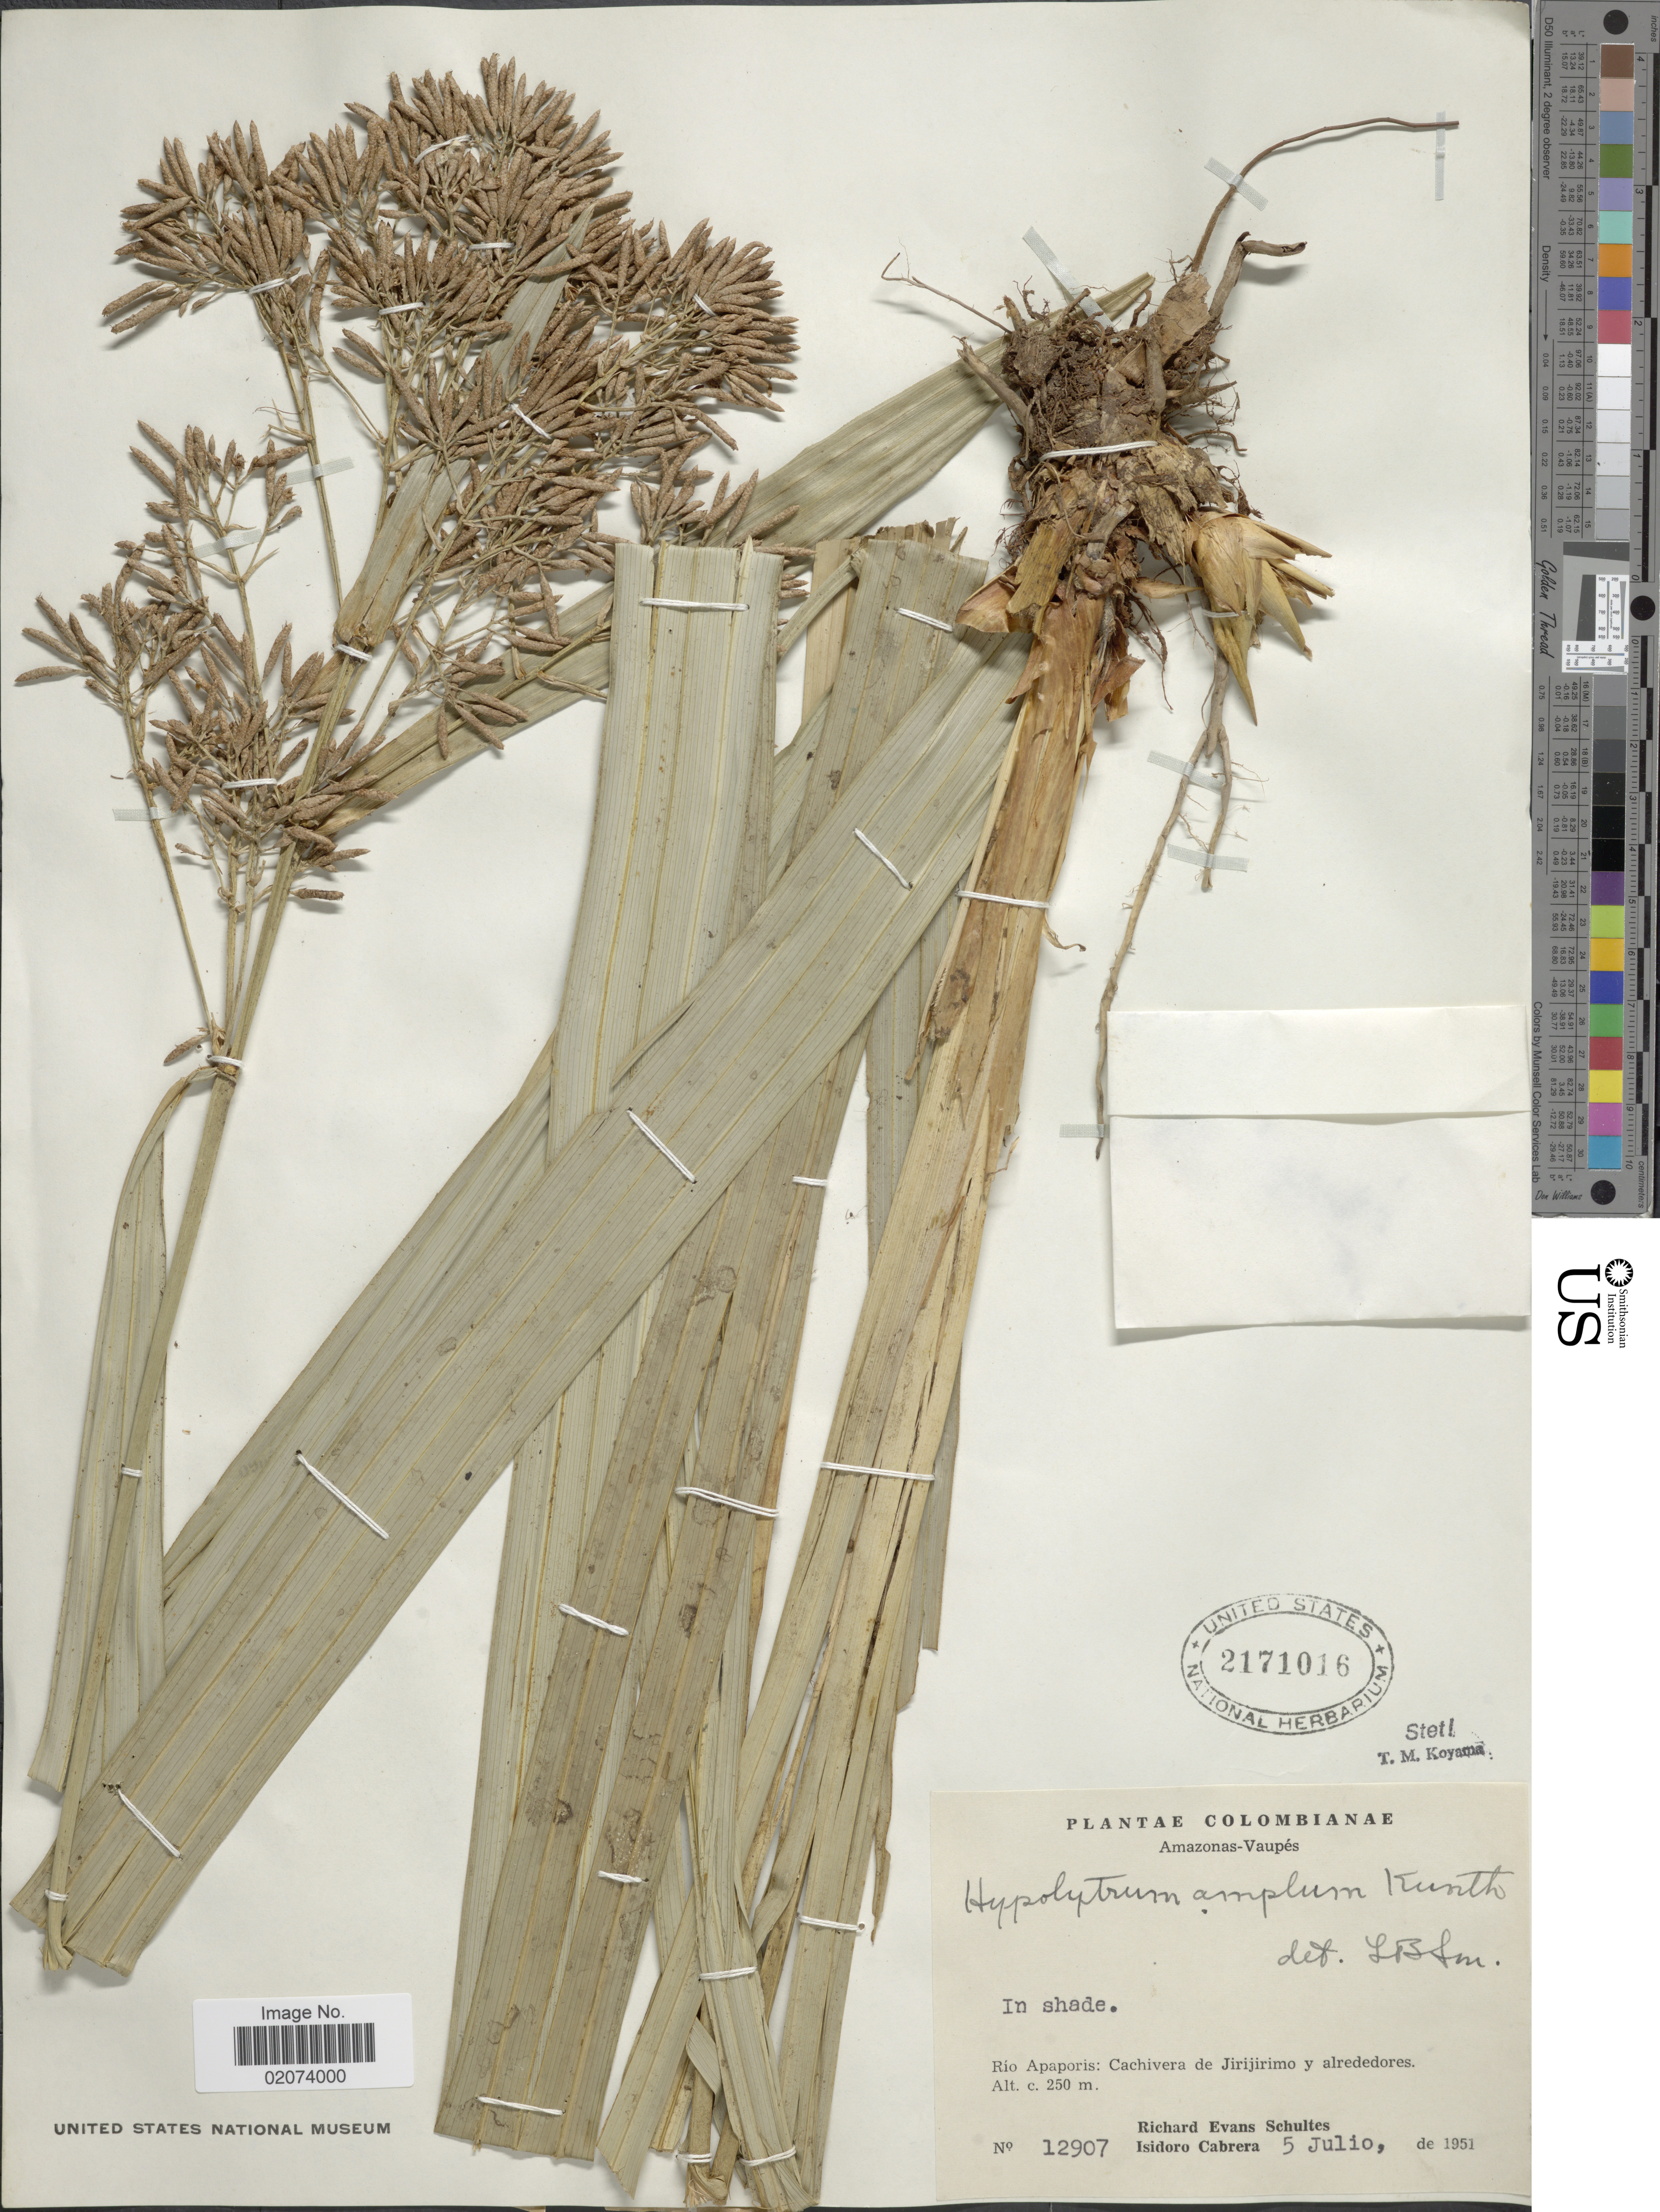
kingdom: Plantae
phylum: Tracheophyta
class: Liliopsida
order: Poales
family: Cyperaceae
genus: Hypolytrum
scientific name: Hypolytrum amplum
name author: Poepp. & Kunth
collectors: R. E. Schultes & I. Cabrera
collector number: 12907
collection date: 1951-07-05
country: Colombia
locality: Amazonas-Vaupes, Rio Apaporis, Cachivera de Jirijirimo y alrededores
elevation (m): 250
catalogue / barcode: US 2171016